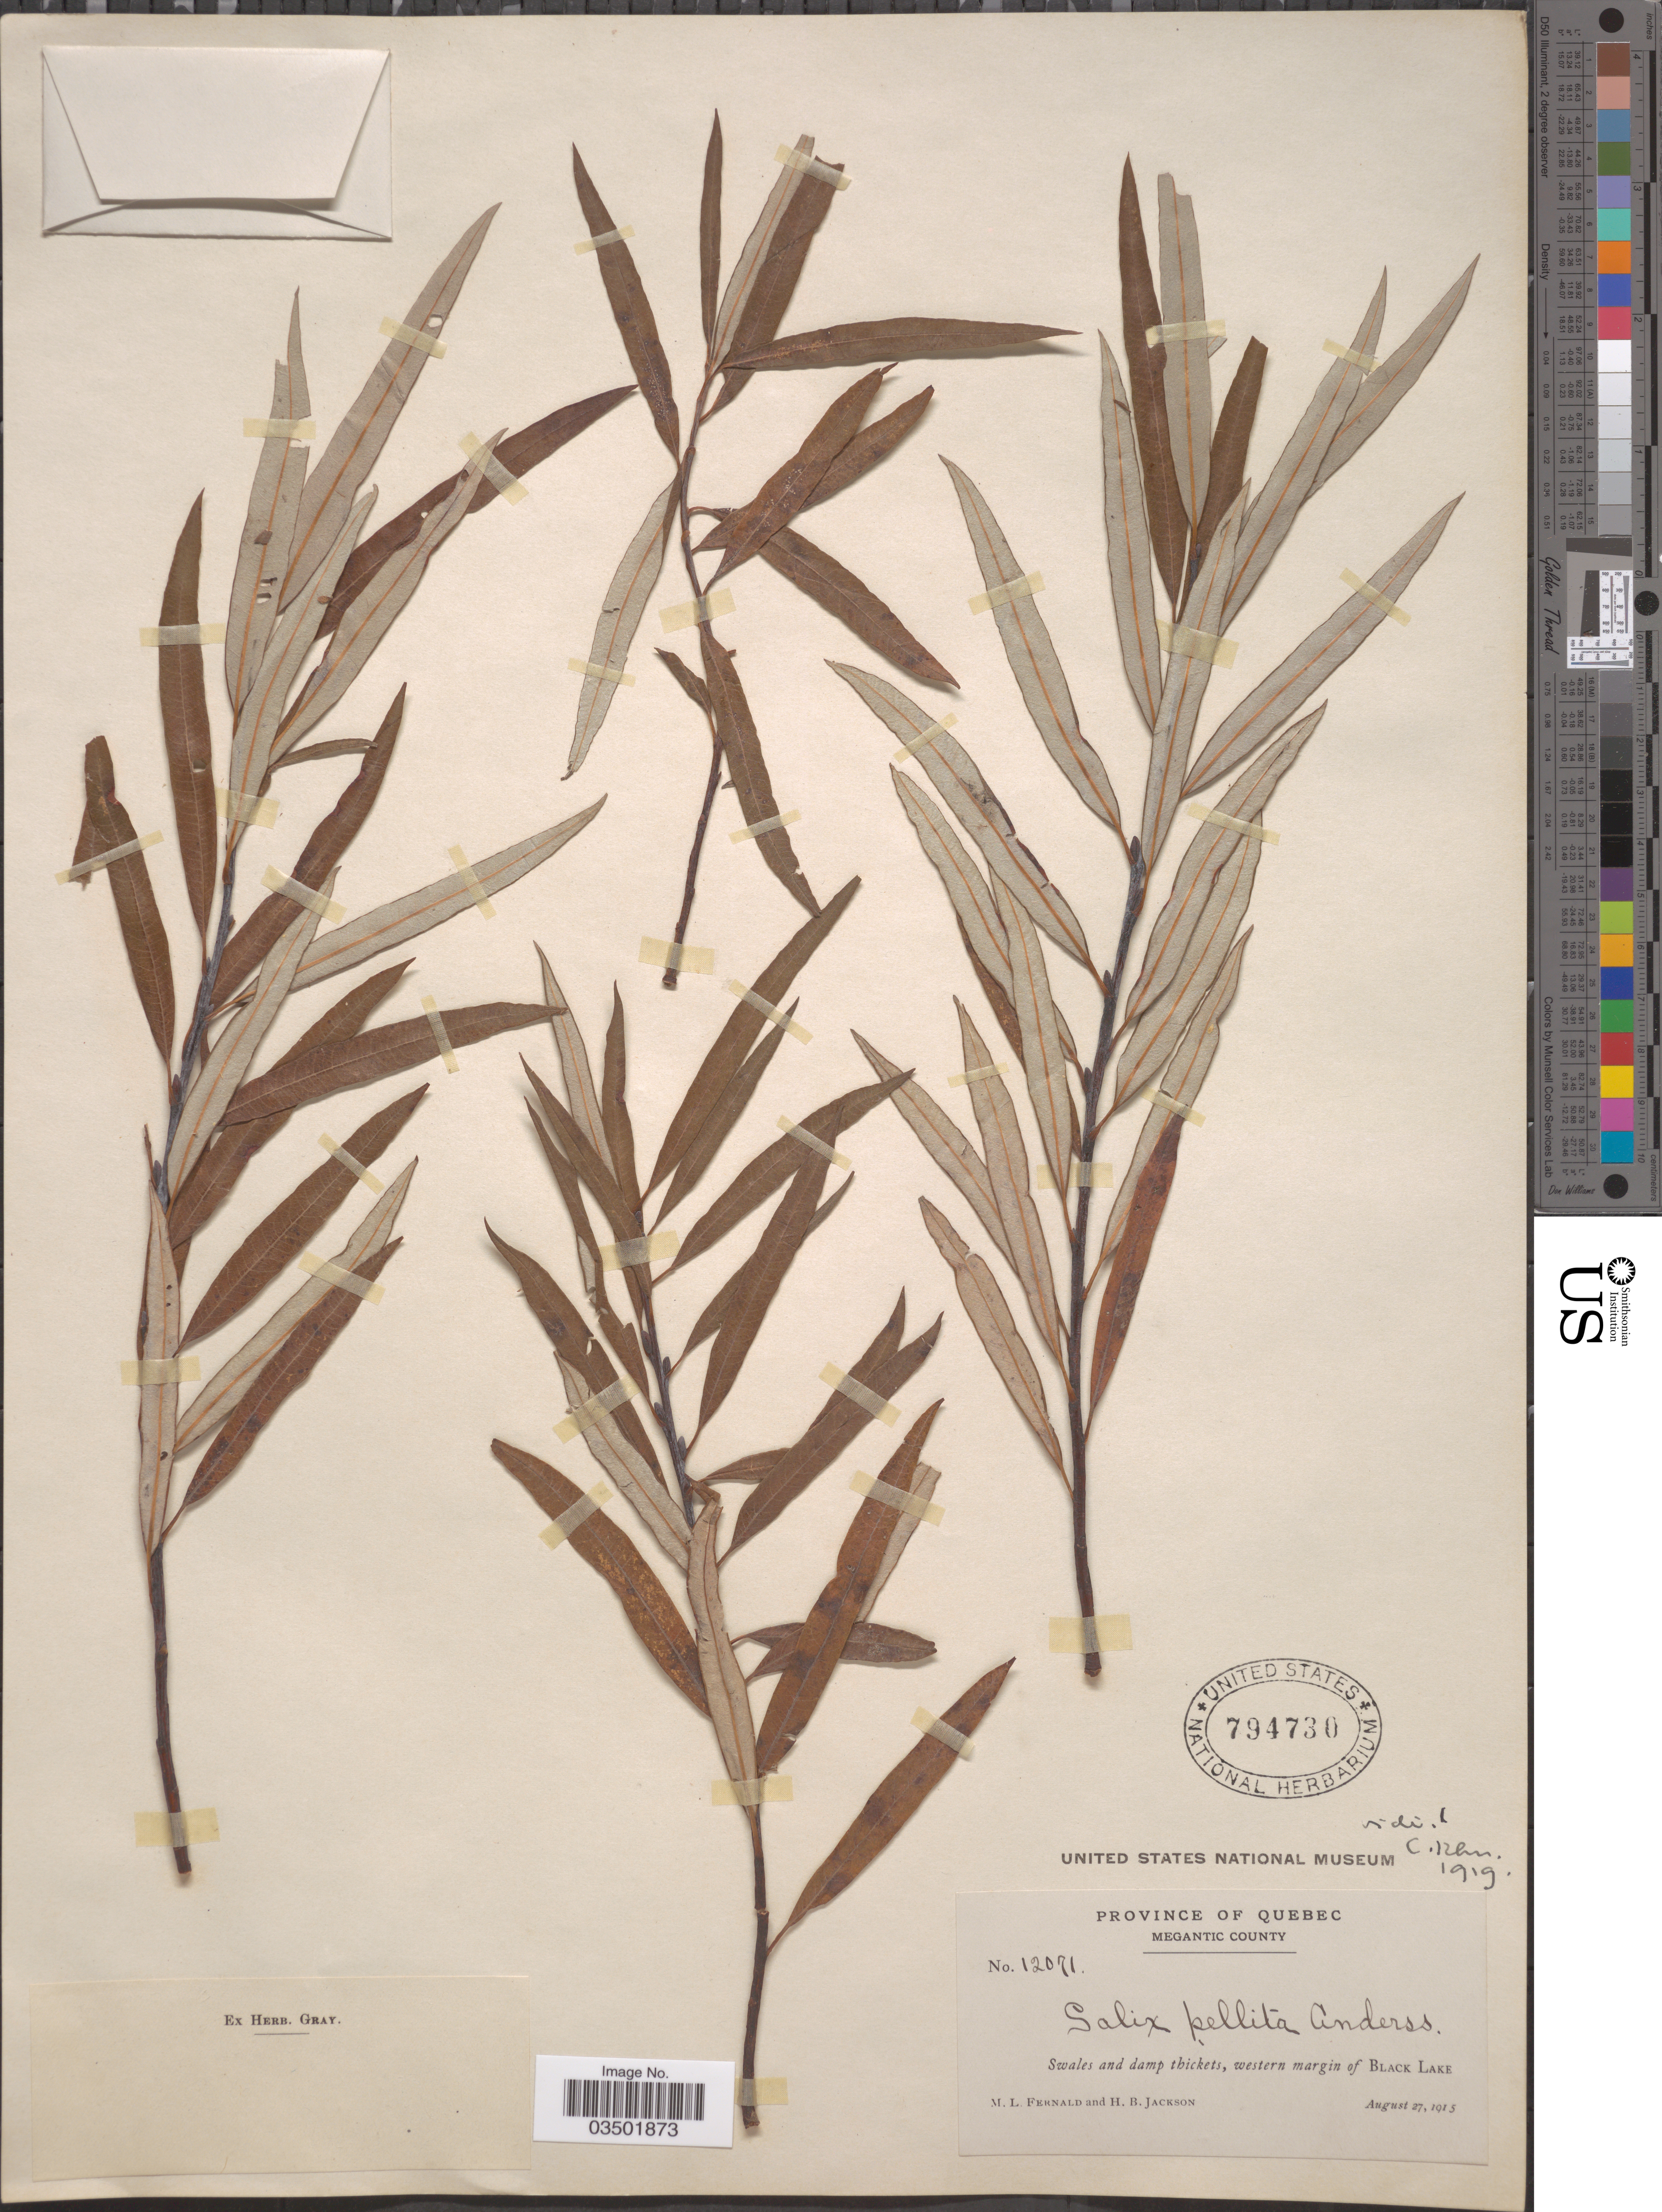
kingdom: Plantae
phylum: Tracheophyta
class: Magnoliopsida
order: Malpighiales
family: Salicaceae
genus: Salix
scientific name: Salix pellita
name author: (Andersson) Bebb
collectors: M. L. Fernald & H. Jackson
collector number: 12071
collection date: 1915-08-27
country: Canada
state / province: Quebec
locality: Megantic County. Swales and damp thickets, western margin of Black Lake.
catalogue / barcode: US 794730